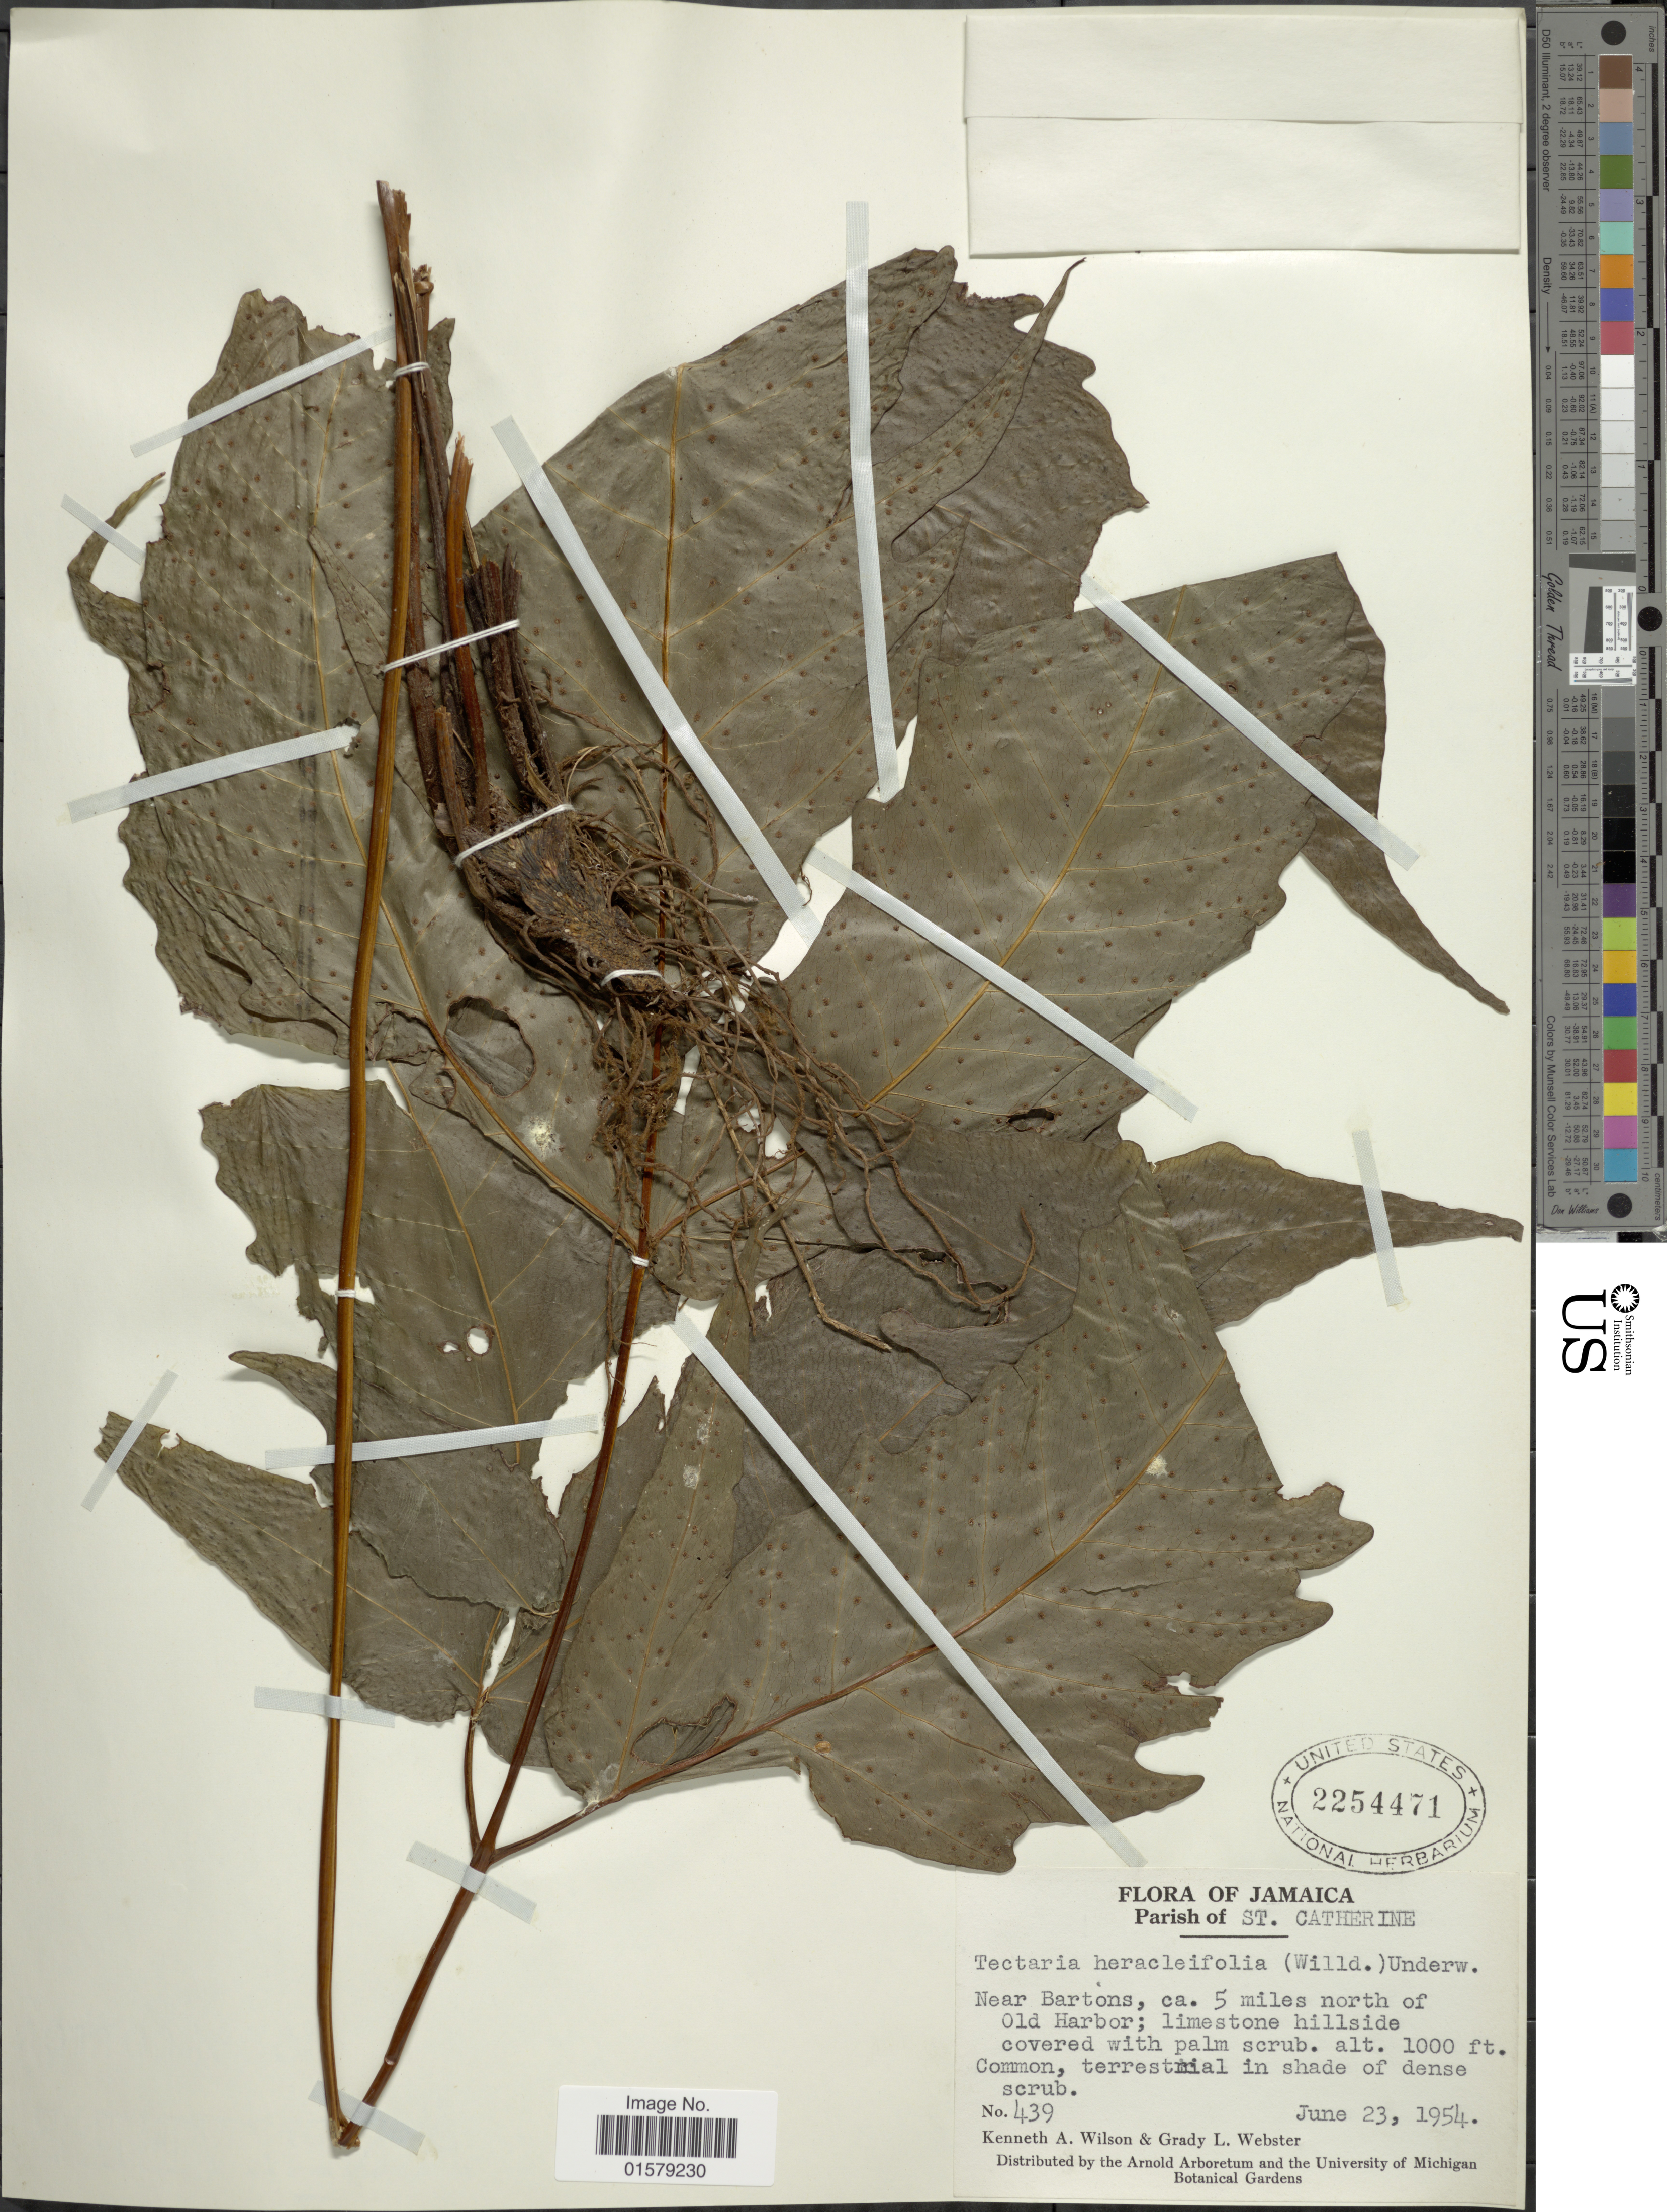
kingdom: Plantae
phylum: Tracheophyta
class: Polypodiopsida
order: Polypodiales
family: Tectariaceae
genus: Tectaria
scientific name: Tectaria heracleifolia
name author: (Willd.) Underw.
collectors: K. A. Wilson & G. L. Webster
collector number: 439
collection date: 1954-06-23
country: Jamaica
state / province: Saint Catherine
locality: Parish of St. Catherine, near Bartons, ca. 5 miles north of Old Harbor; limestone hillside covered with palm scrub.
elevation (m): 305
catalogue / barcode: US 2254471